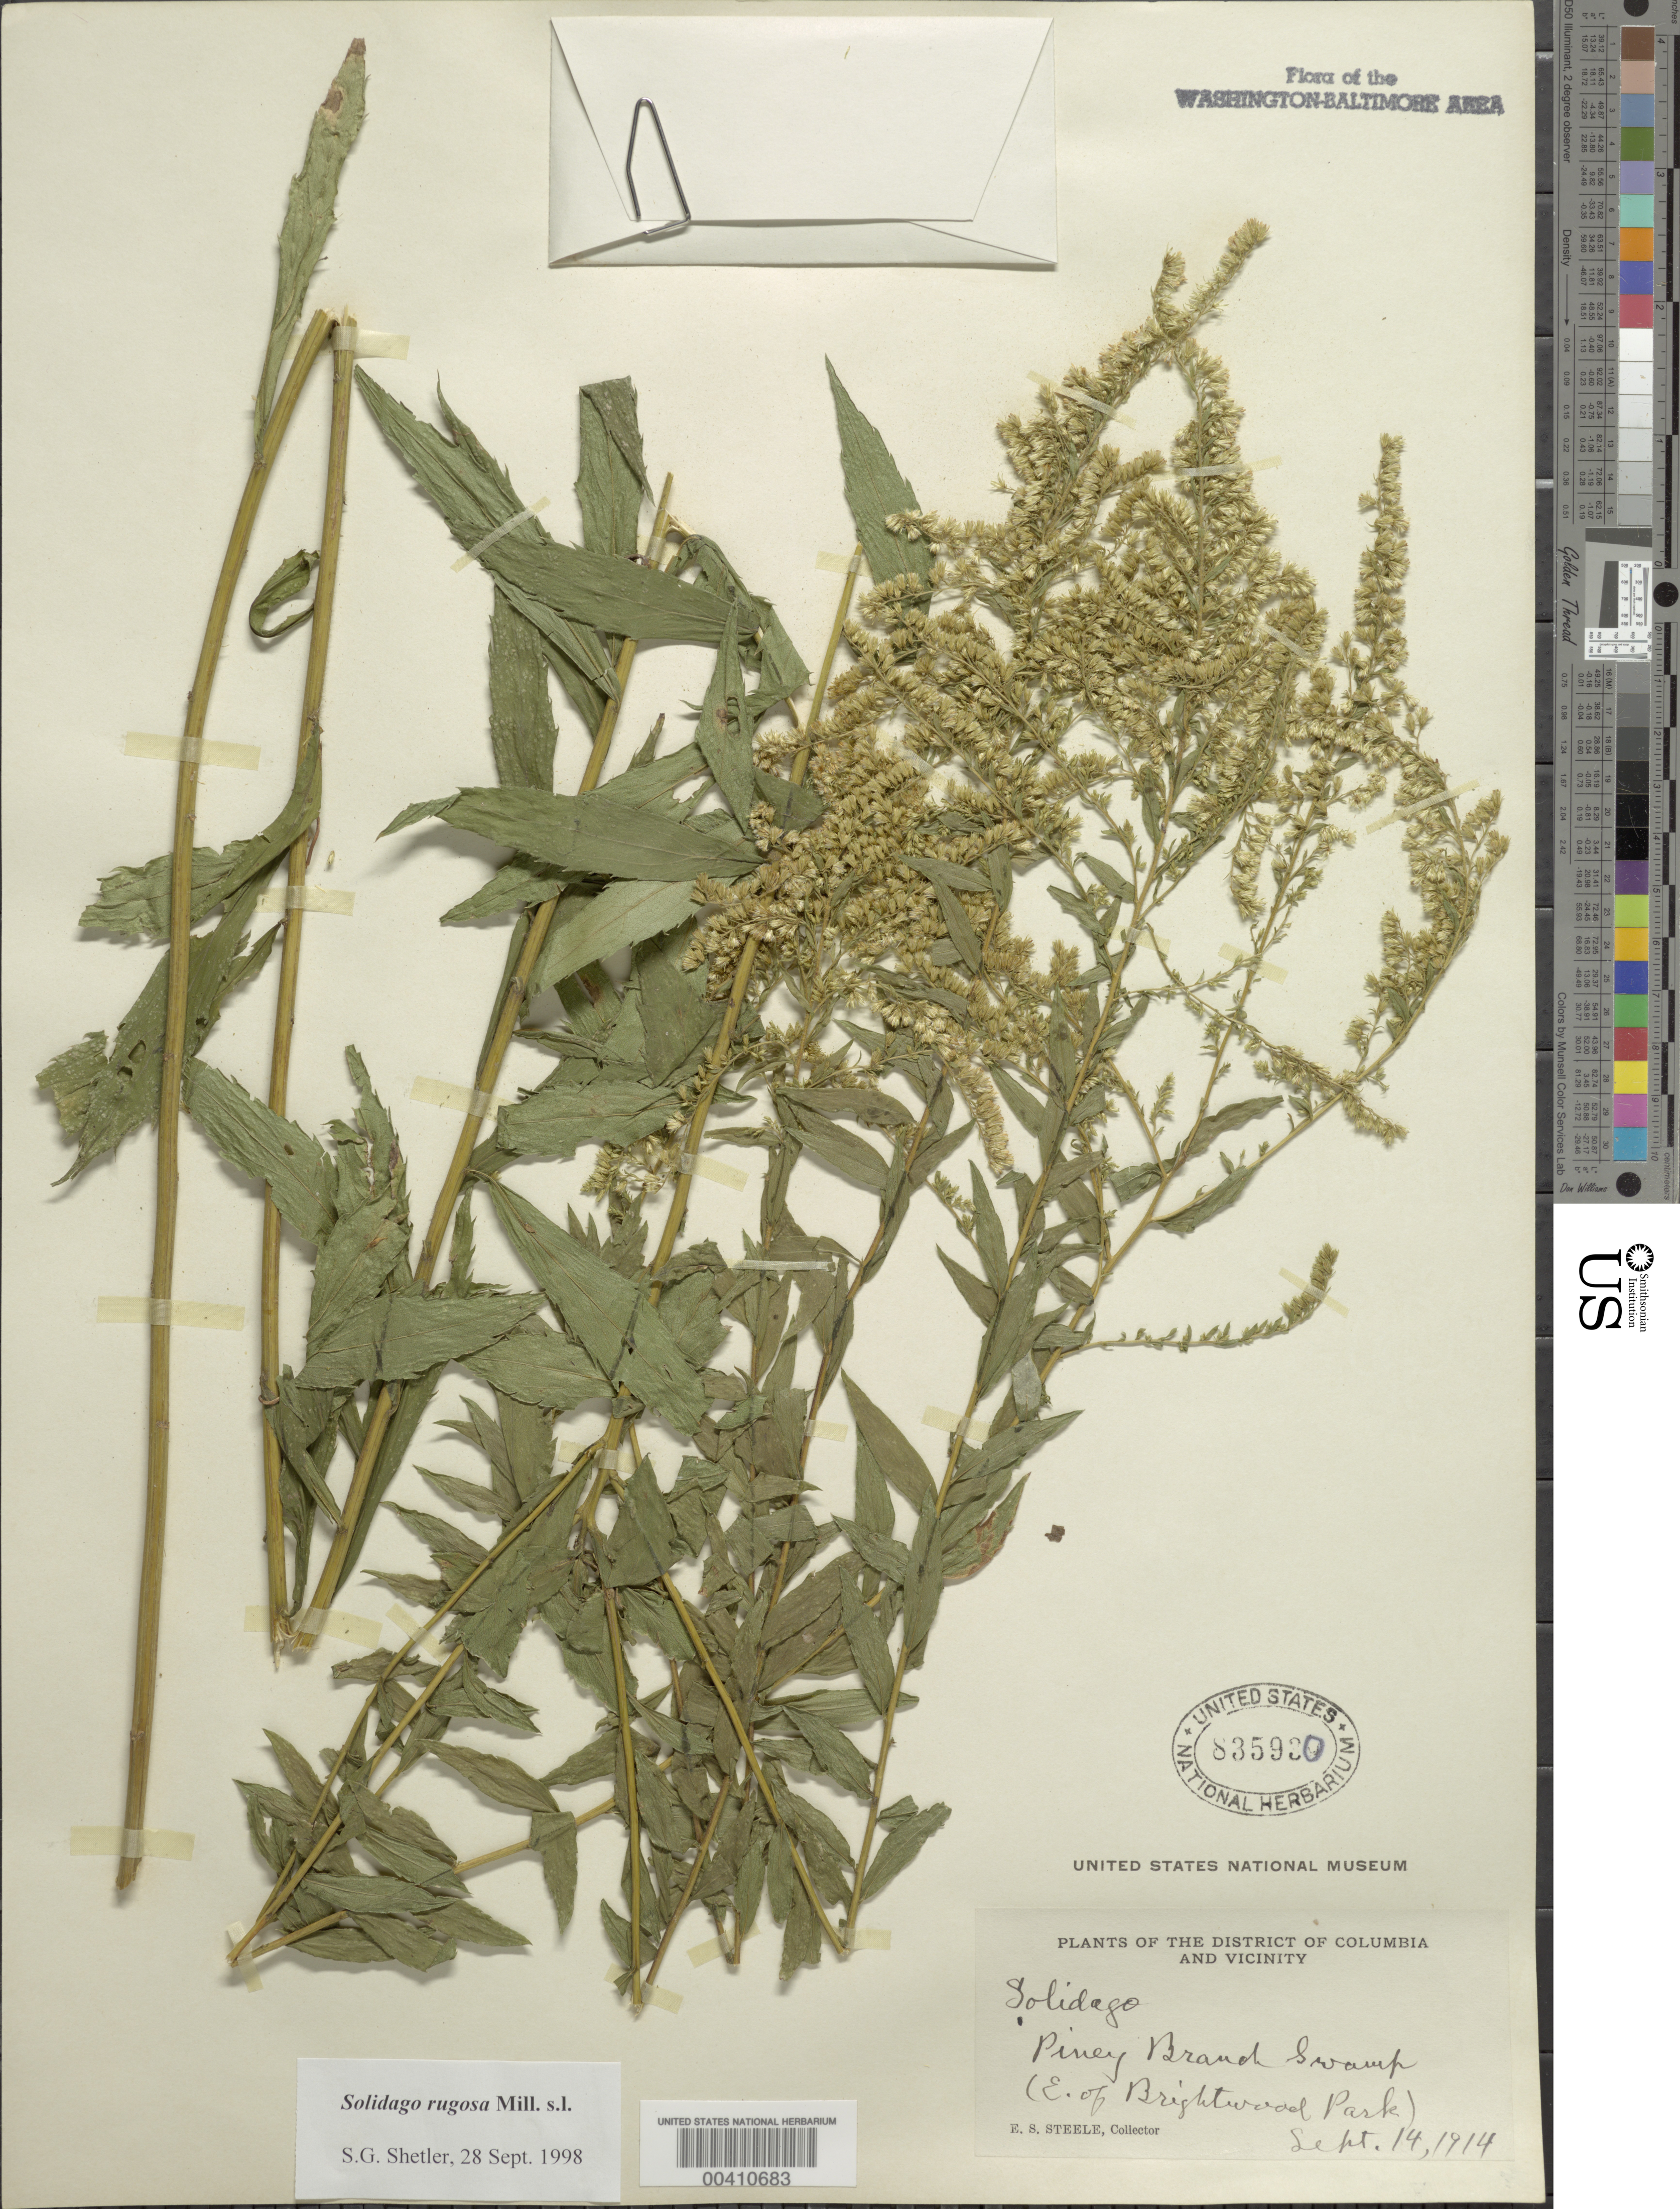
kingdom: Plantae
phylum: Tracheophyta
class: Magnoliopsida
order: Asterales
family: Asteraceae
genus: Solidago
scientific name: Solidago rugosa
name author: Mill.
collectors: E. Steele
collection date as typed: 14 Sep 1914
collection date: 1914-09-14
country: United States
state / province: District of Columbia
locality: E of Brightwood Park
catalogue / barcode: US 835930